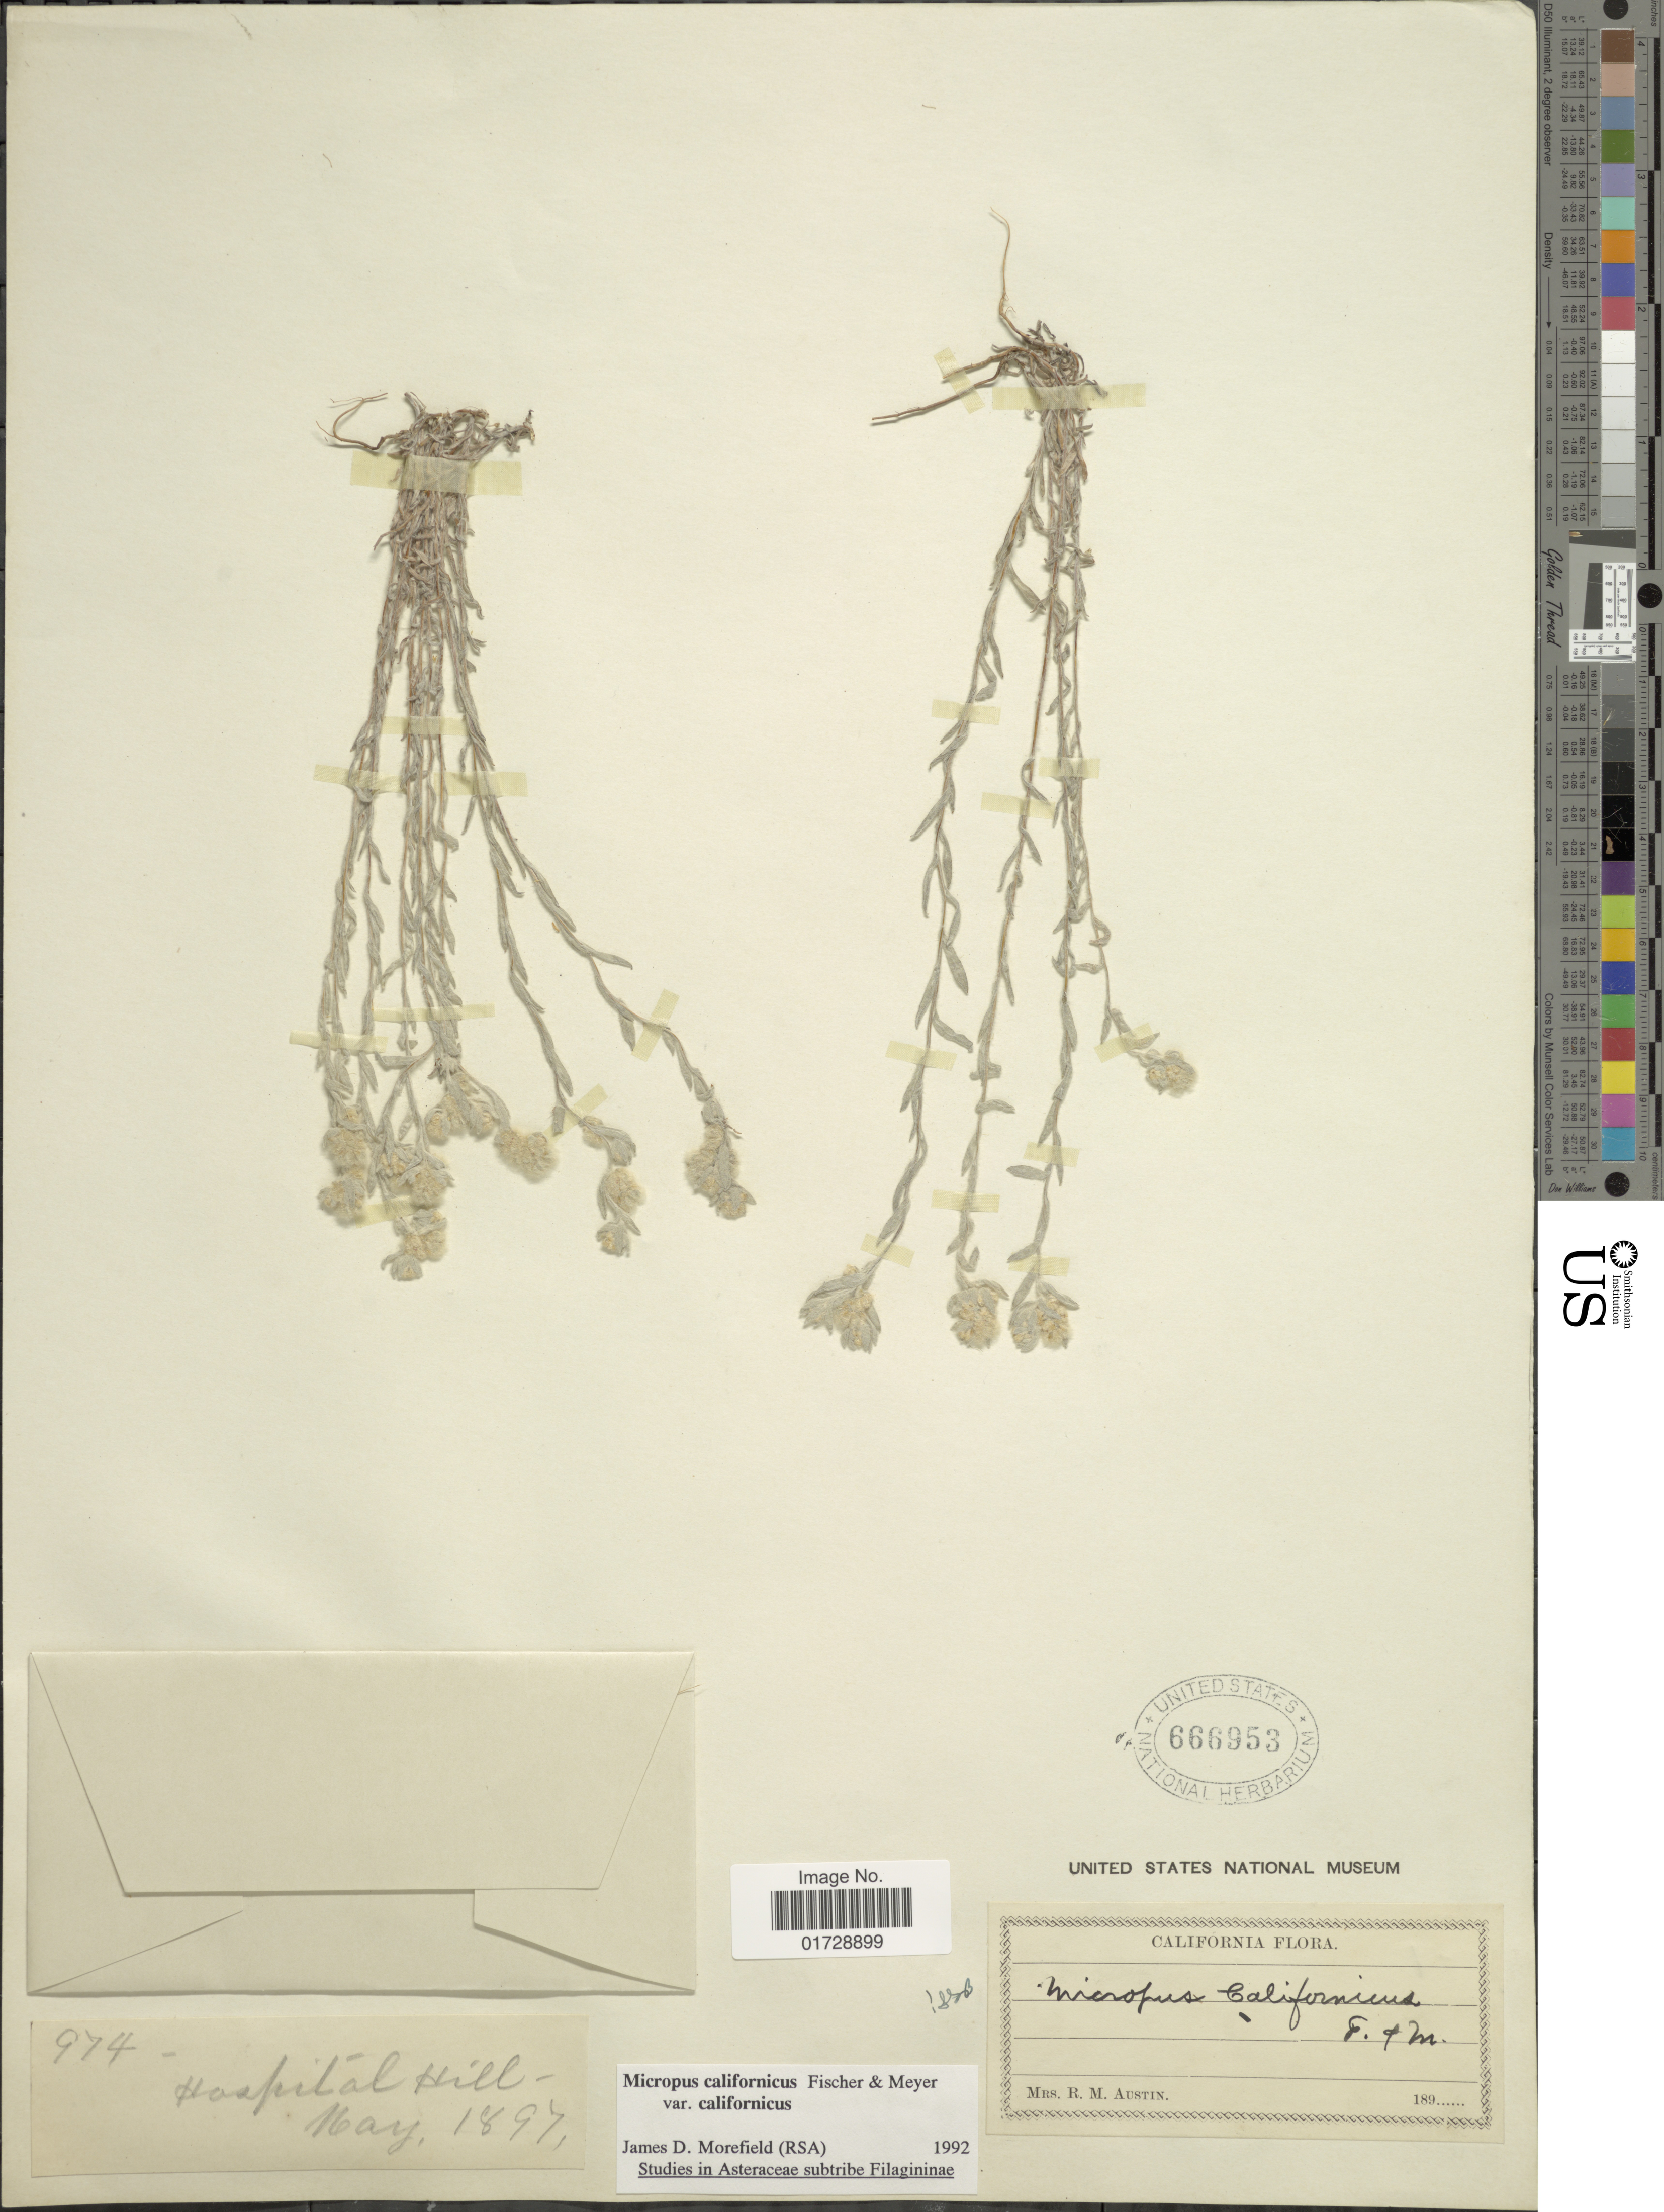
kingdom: Plantae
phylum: Tracheophyta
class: Magnoliopsida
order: Asterales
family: Asteraceae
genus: Micropus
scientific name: Micropus californicus var. californicus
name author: Fisch. & C.A. Mey.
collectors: R. Austin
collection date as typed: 189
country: United States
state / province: California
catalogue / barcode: US 666953